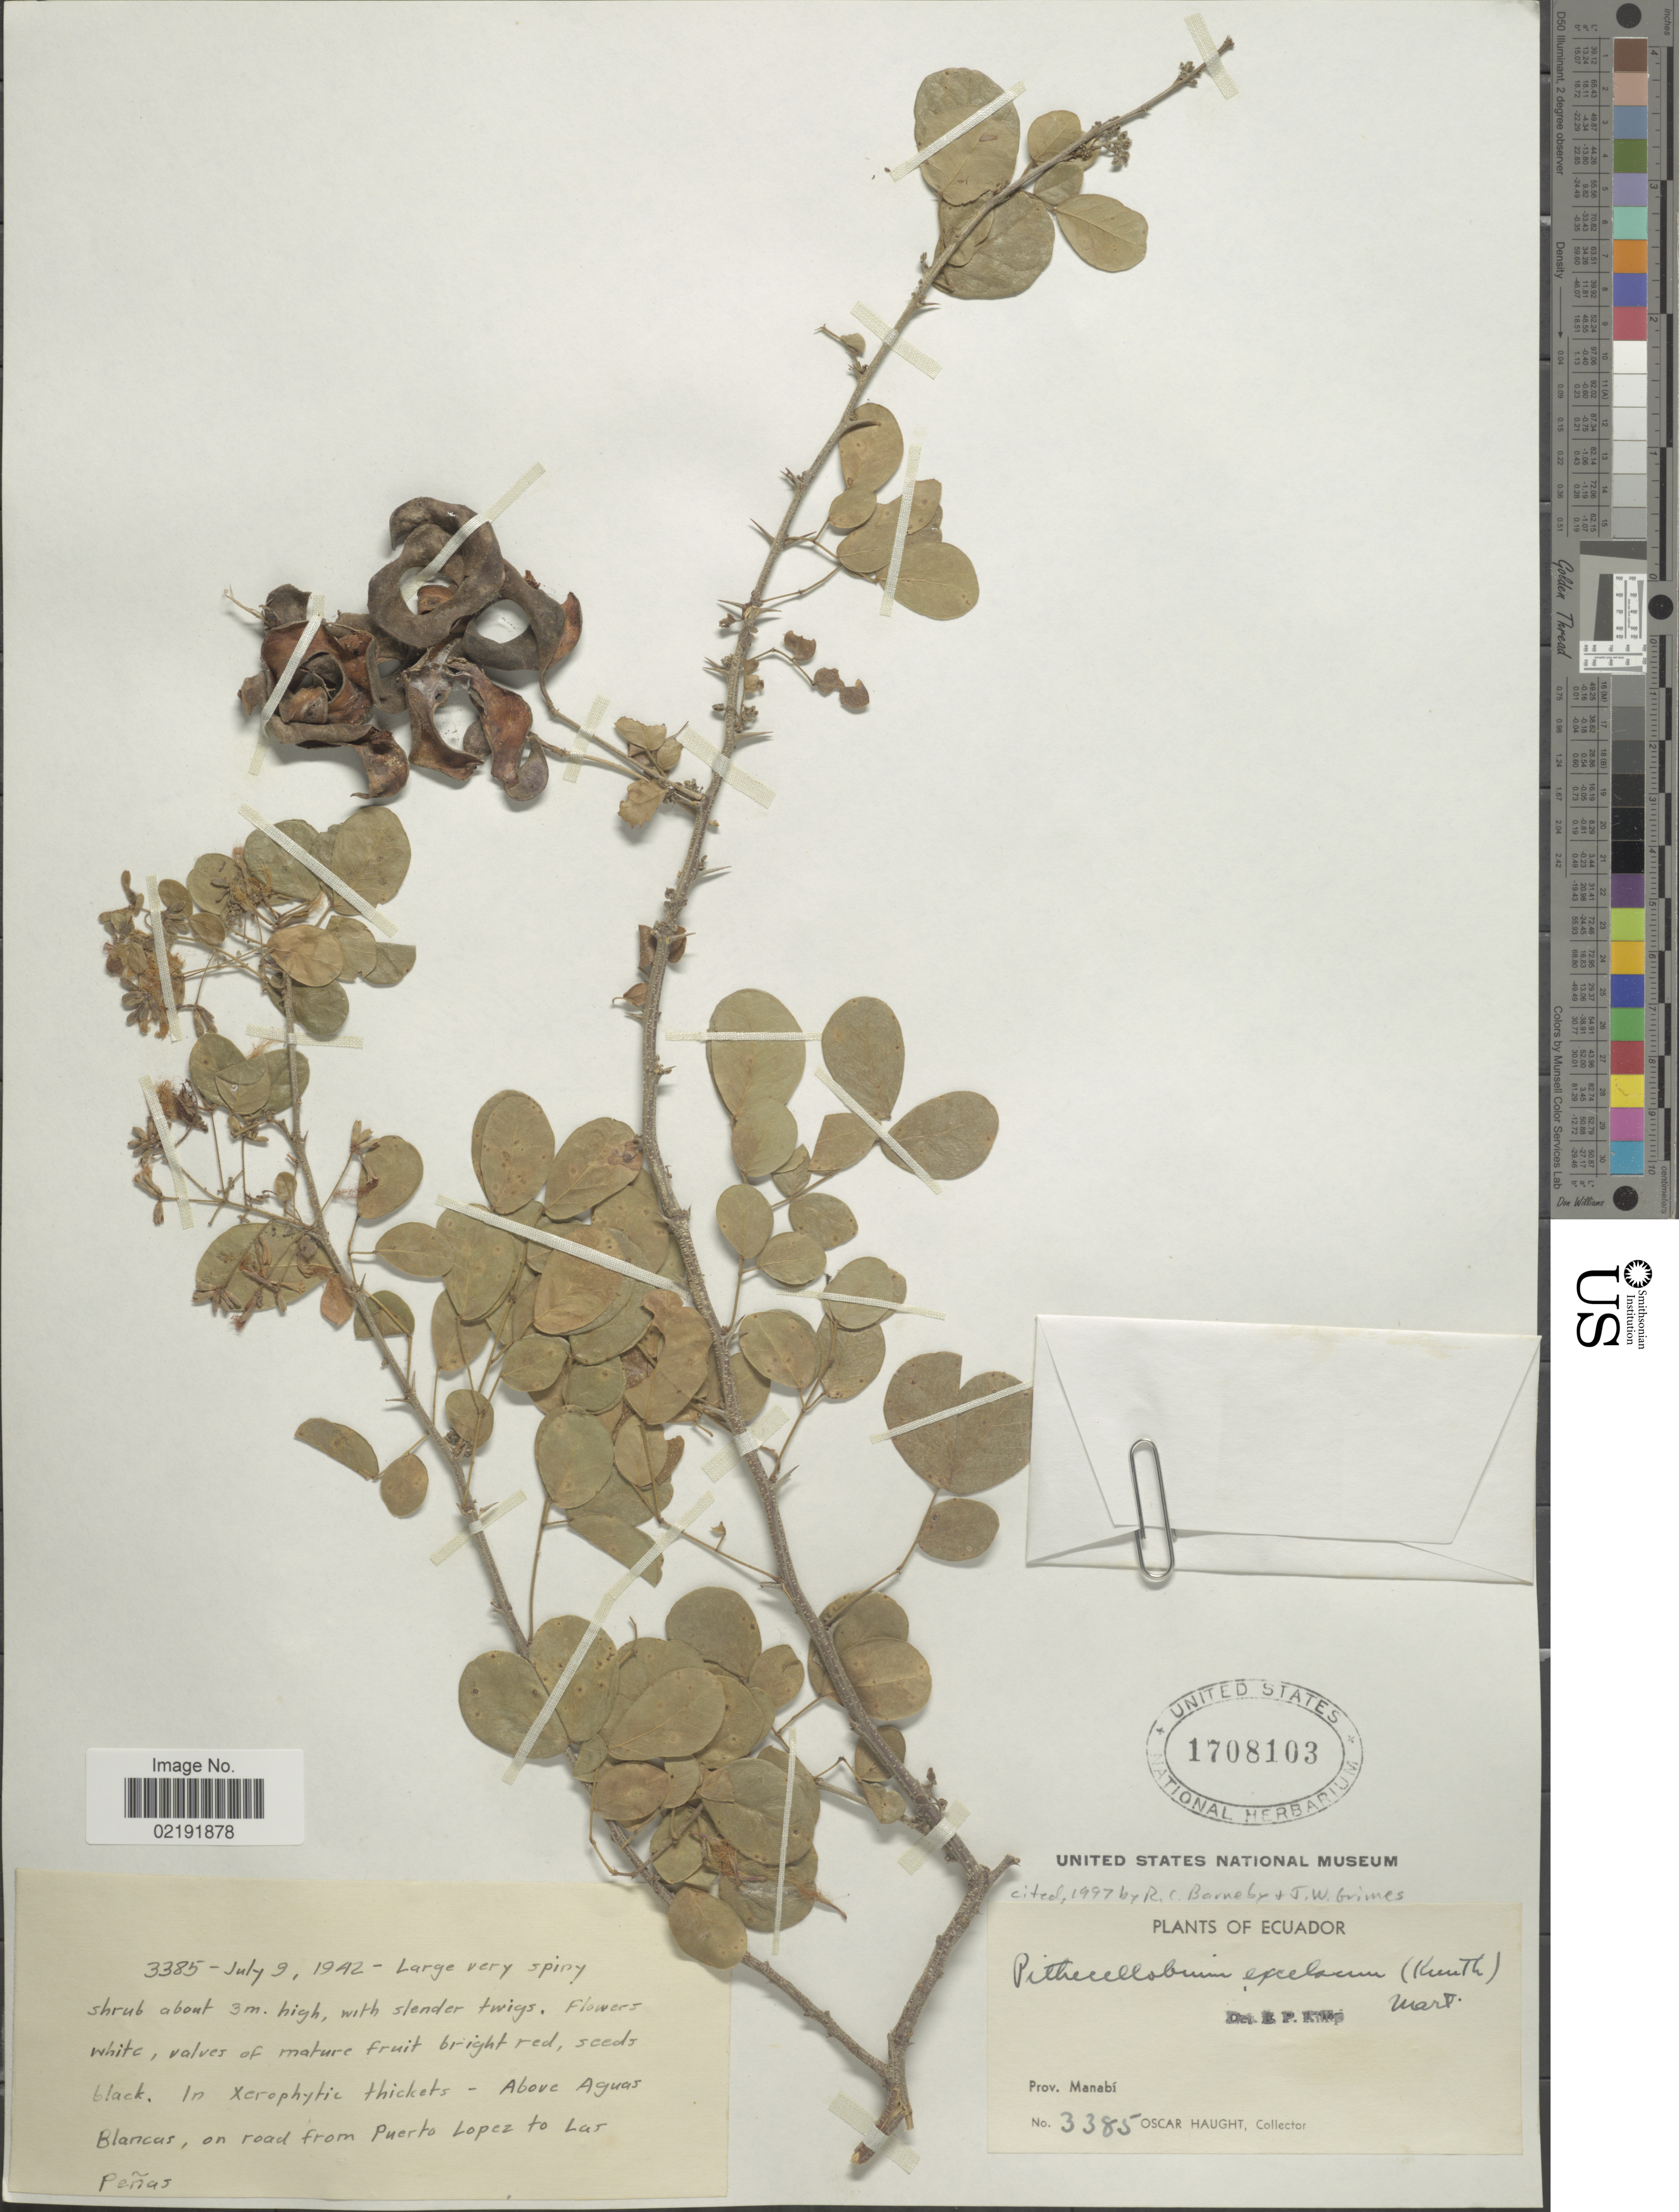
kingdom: Plantae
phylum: Tracheophyta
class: Magnoliopsida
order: Fabales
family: Fabaceae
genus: Pithecellobium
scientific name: Pithecellobium excelsum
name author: (Kunth) Mart.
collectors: O. L. Haught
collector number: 3385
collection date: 1942-07-09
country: Ecuador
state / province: Manabí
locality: Prov. Manabí. Above Aguas Blancas, on road from Puerto Lopez to Las Peñas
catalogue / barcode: US 1708103